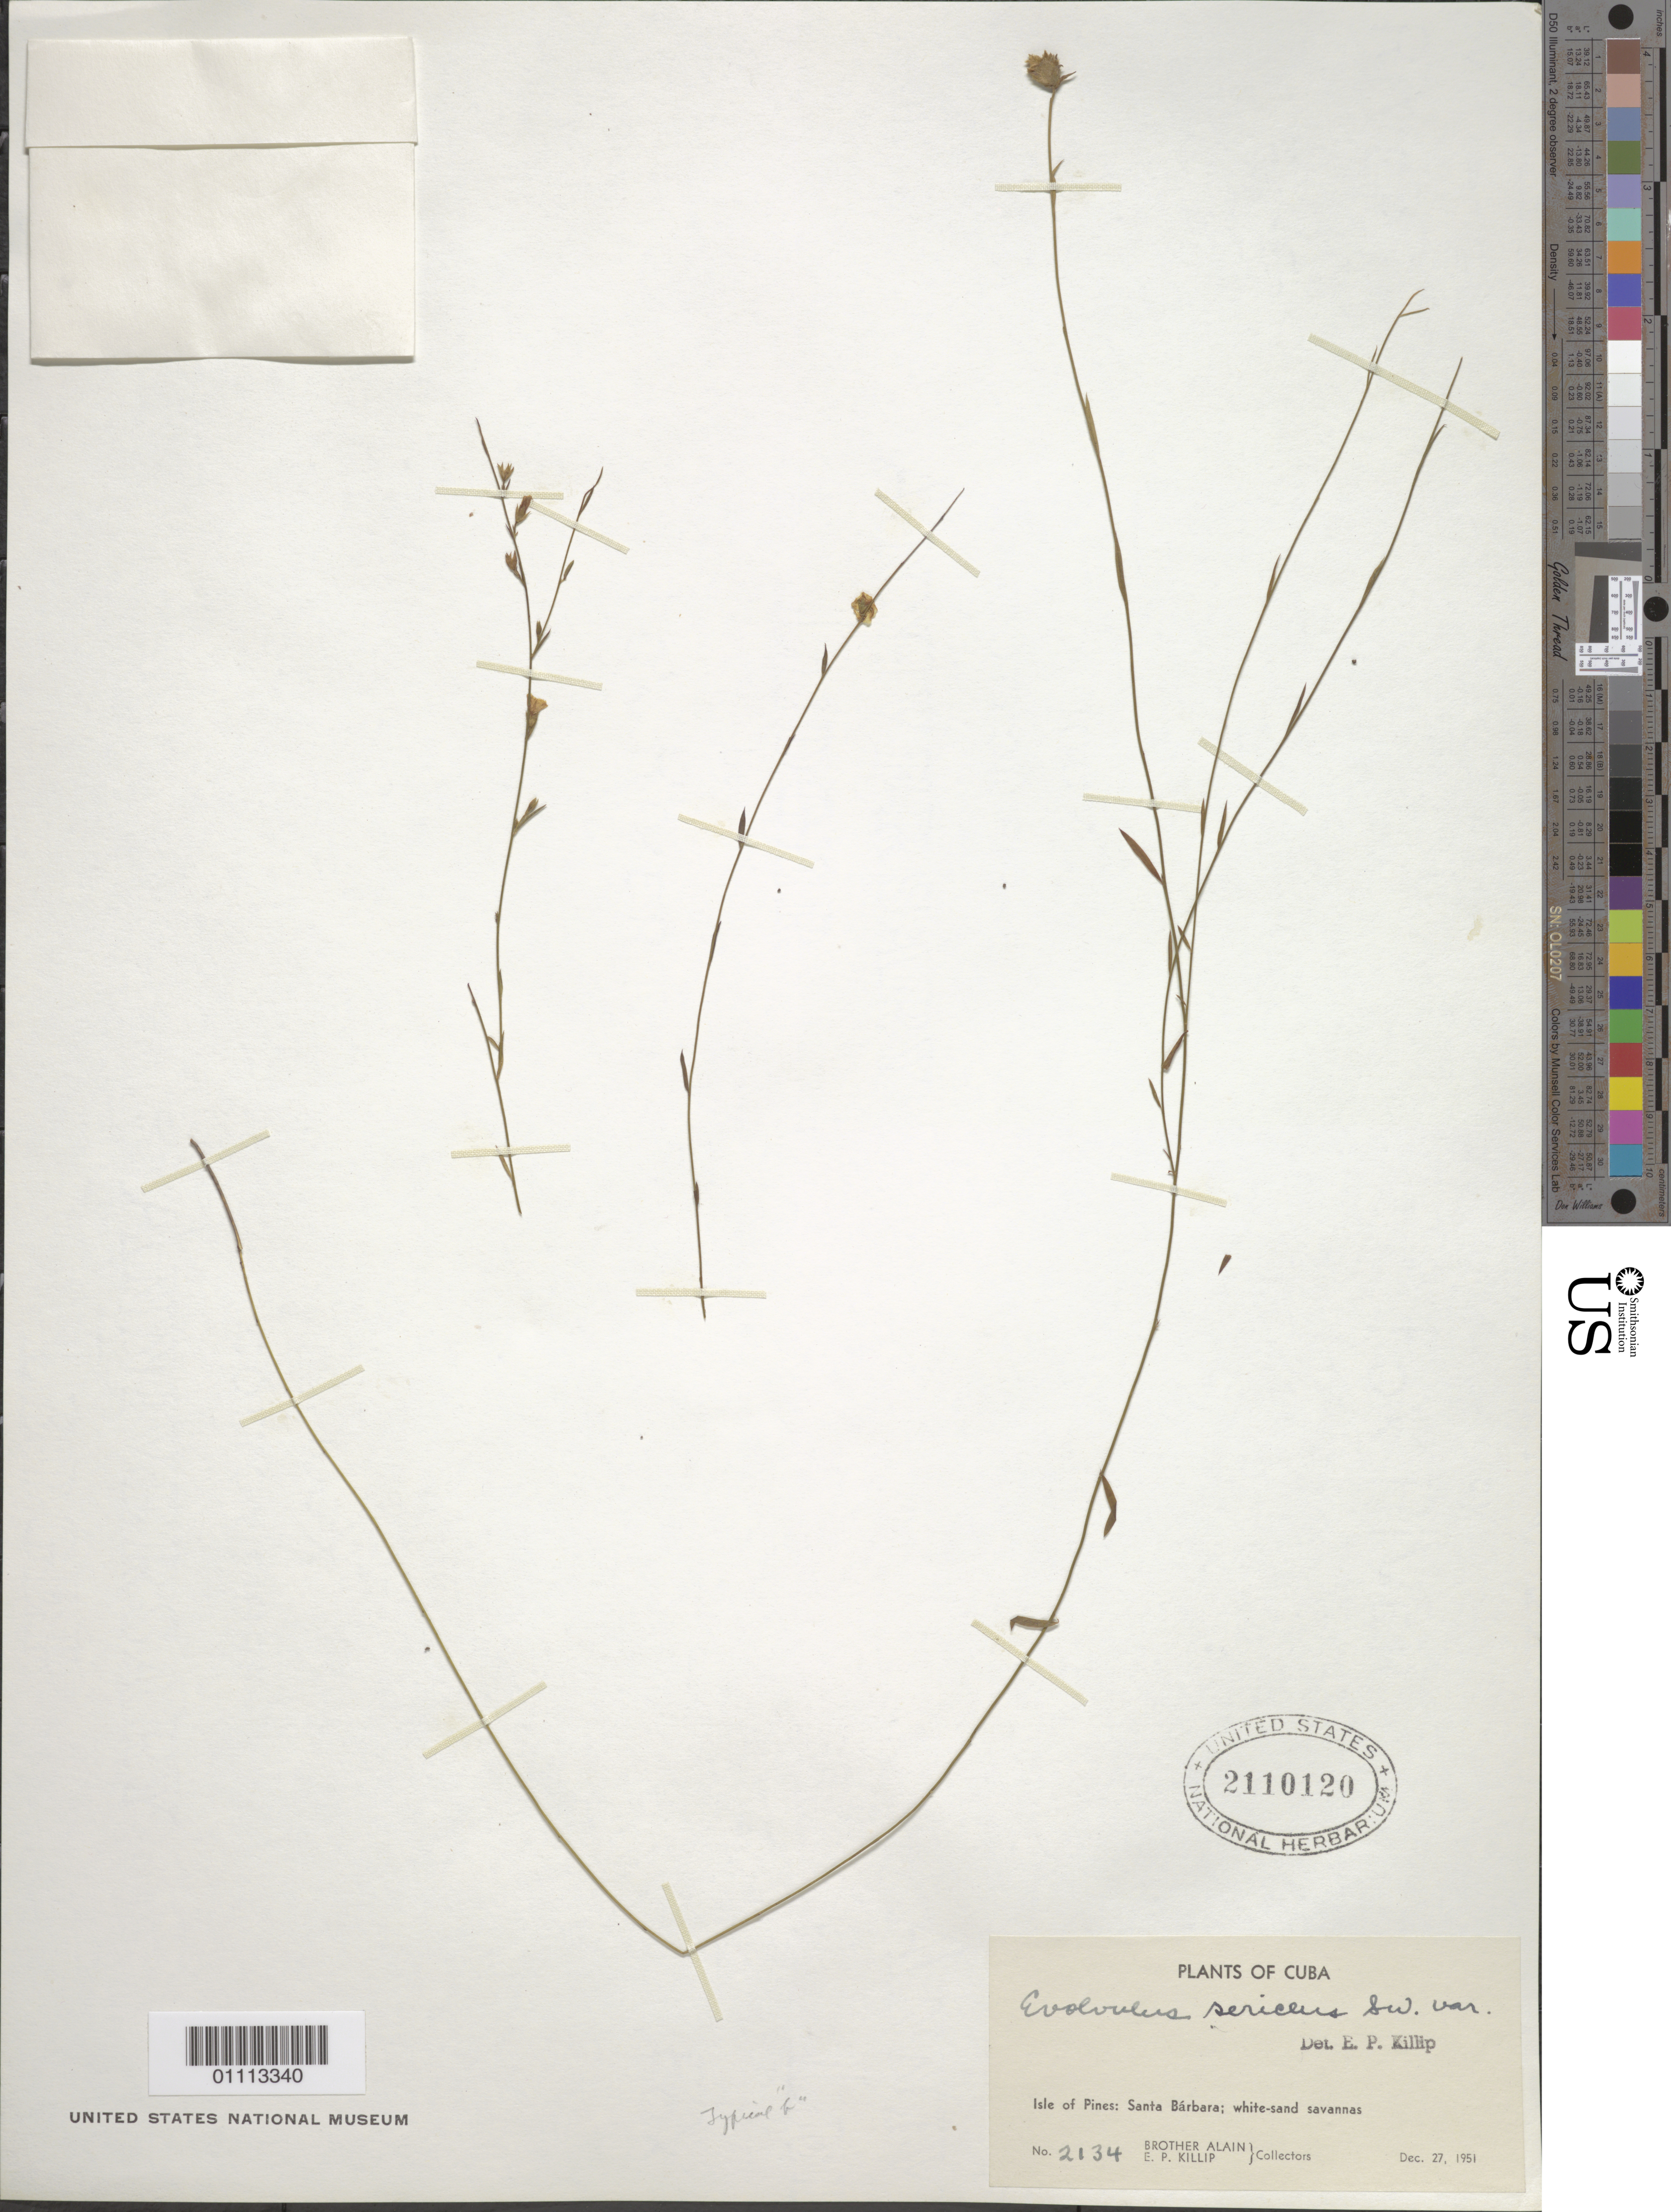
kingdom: Plantae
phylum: Tracheophyta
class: Magnoliopsida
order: Solanales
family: Convolvulaceae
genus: Evolvulus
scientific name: Evolvulus sericeus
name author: Sw.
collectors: A. H. Liogier & E. P. Killip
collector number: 2134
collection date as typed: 27 Dec 1951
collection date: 1951-12-27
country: Cuba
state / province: Isla de La Juventud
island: Isla de la Juventud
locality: Isle of Pines, Santa Barbara; white-sand savannas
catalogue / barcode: US 2110120